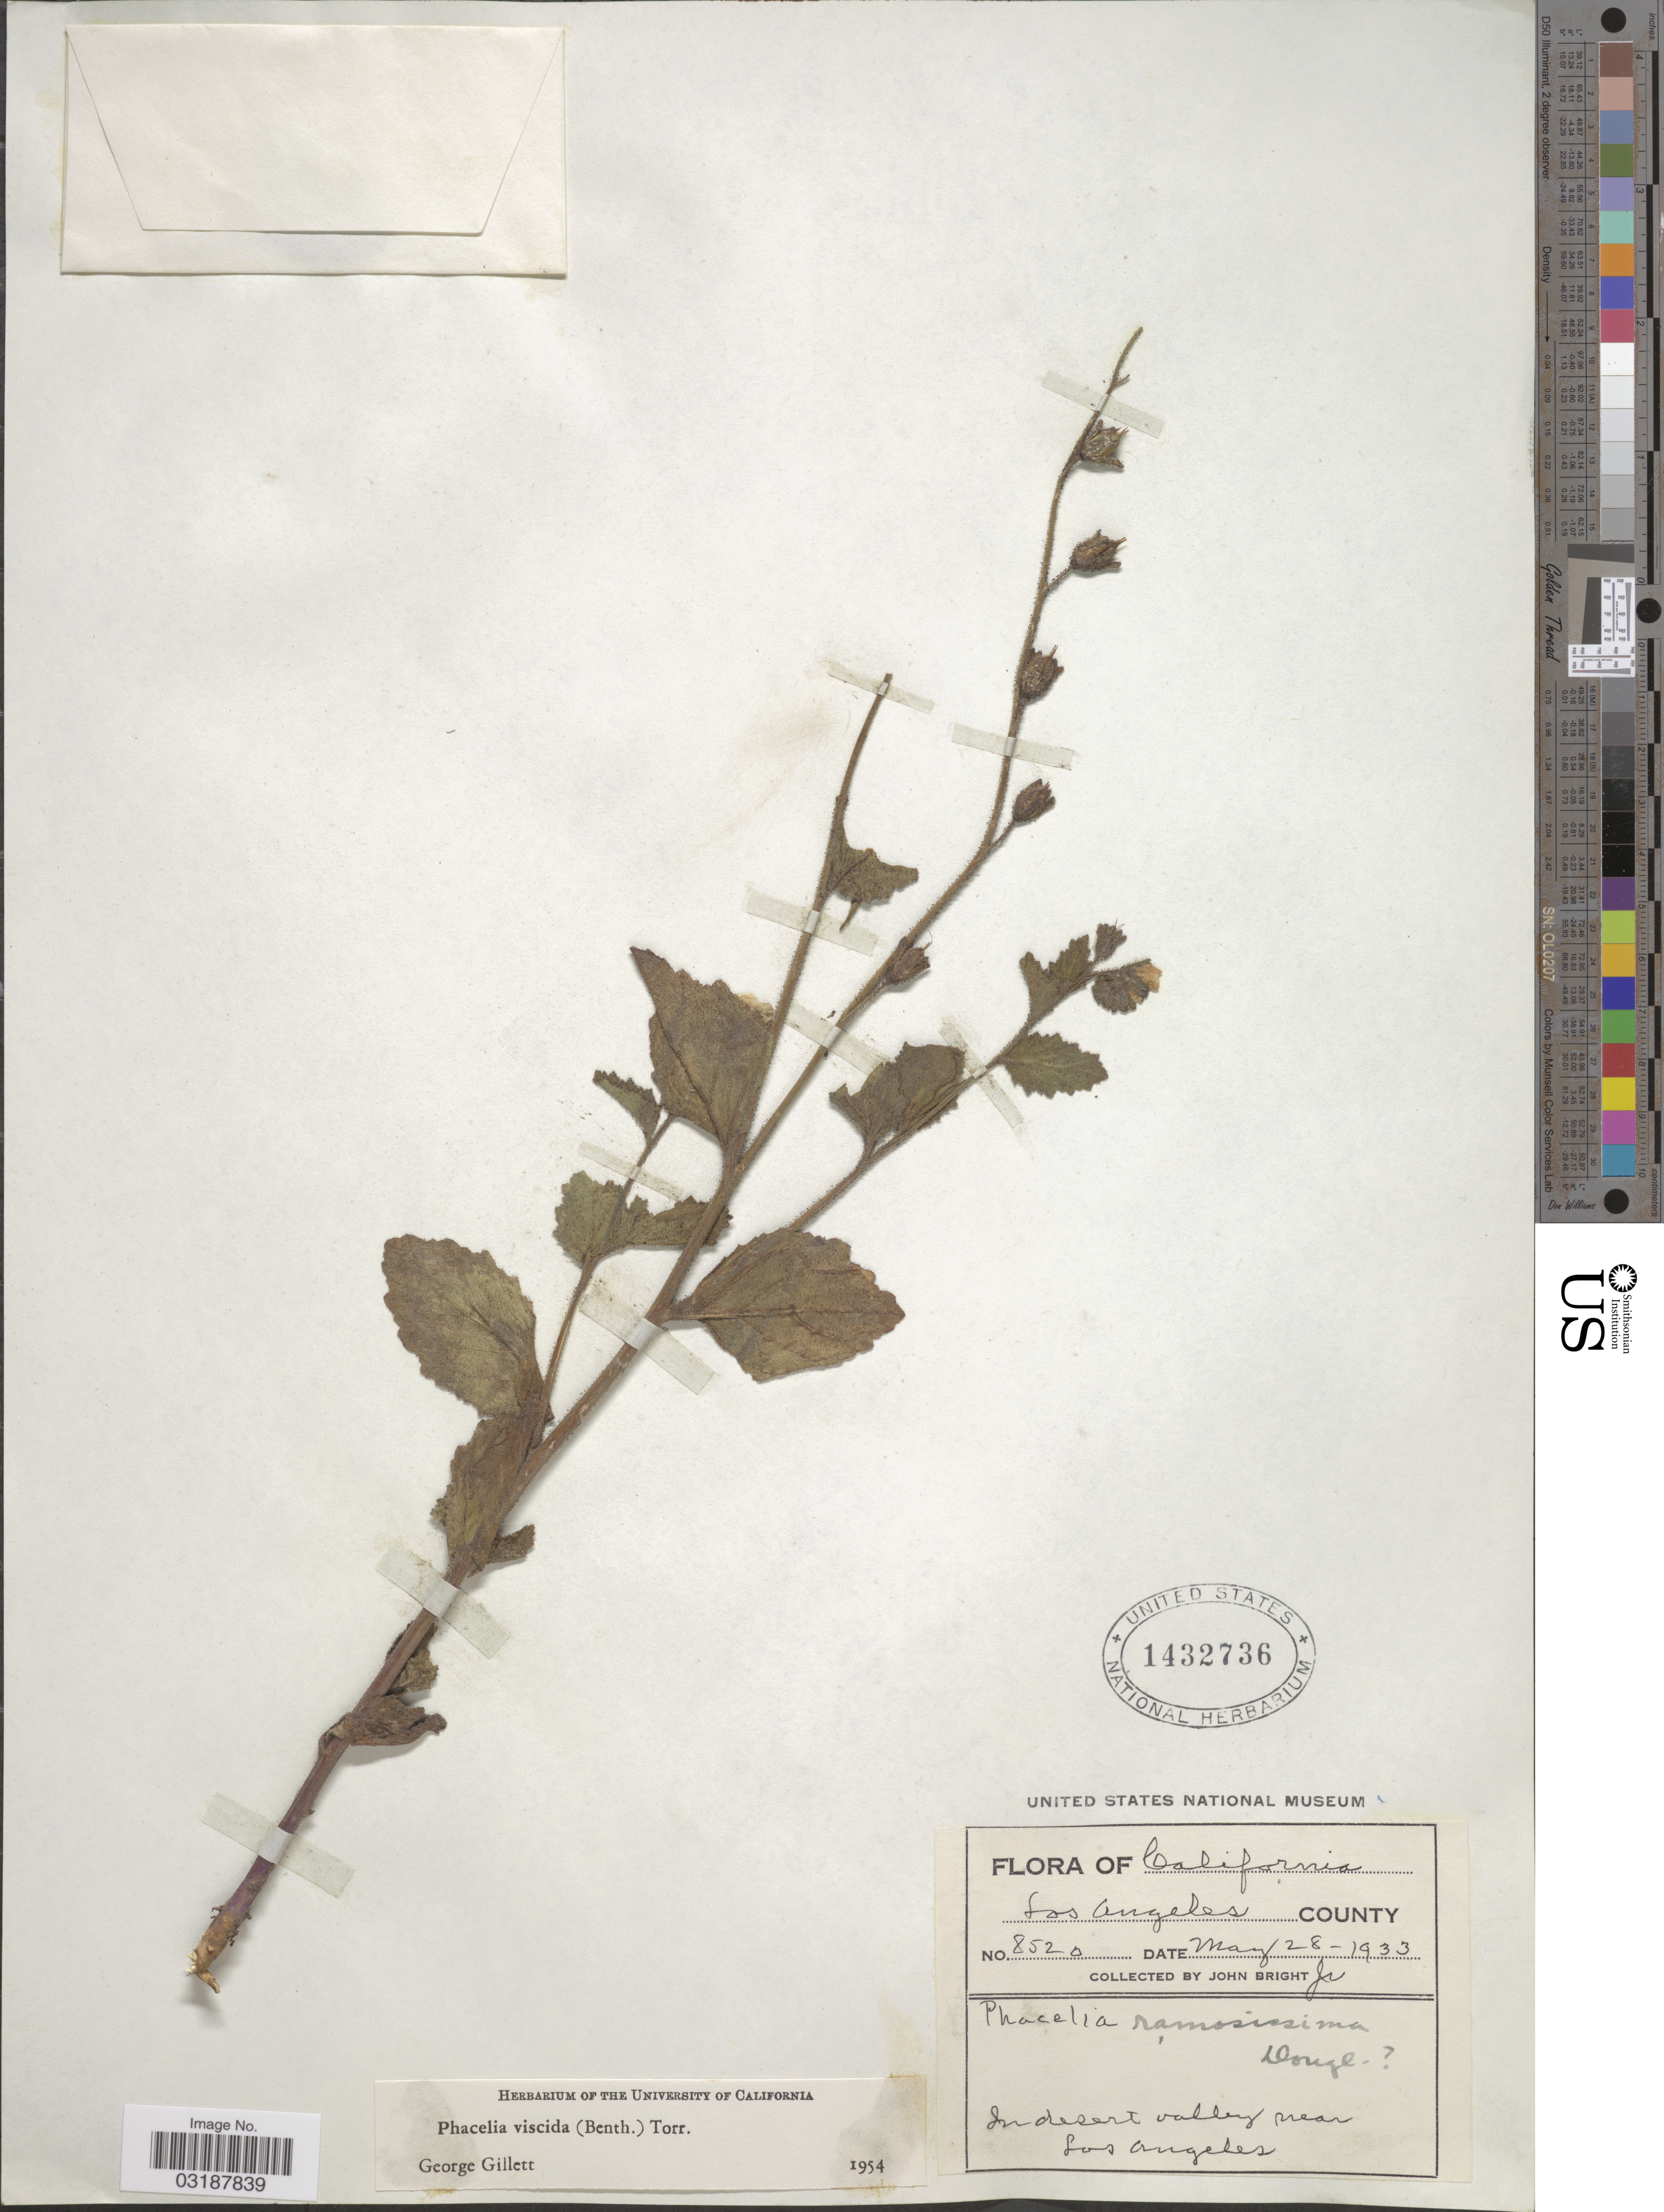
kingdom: Plantae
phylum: Tracheophyta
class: Magnoliopsida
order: Boraginales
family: Hydrophyllaceae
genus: Phacelia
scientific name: Phacelia viscida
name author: (Benth.) Torr.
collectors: J. Bright Jr.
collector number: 8520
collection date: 1933-05-28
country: United States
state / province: California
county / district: Los Angeles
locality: Los Angeles County, In desert valley near Los Angeles.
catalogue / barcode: US 1432736